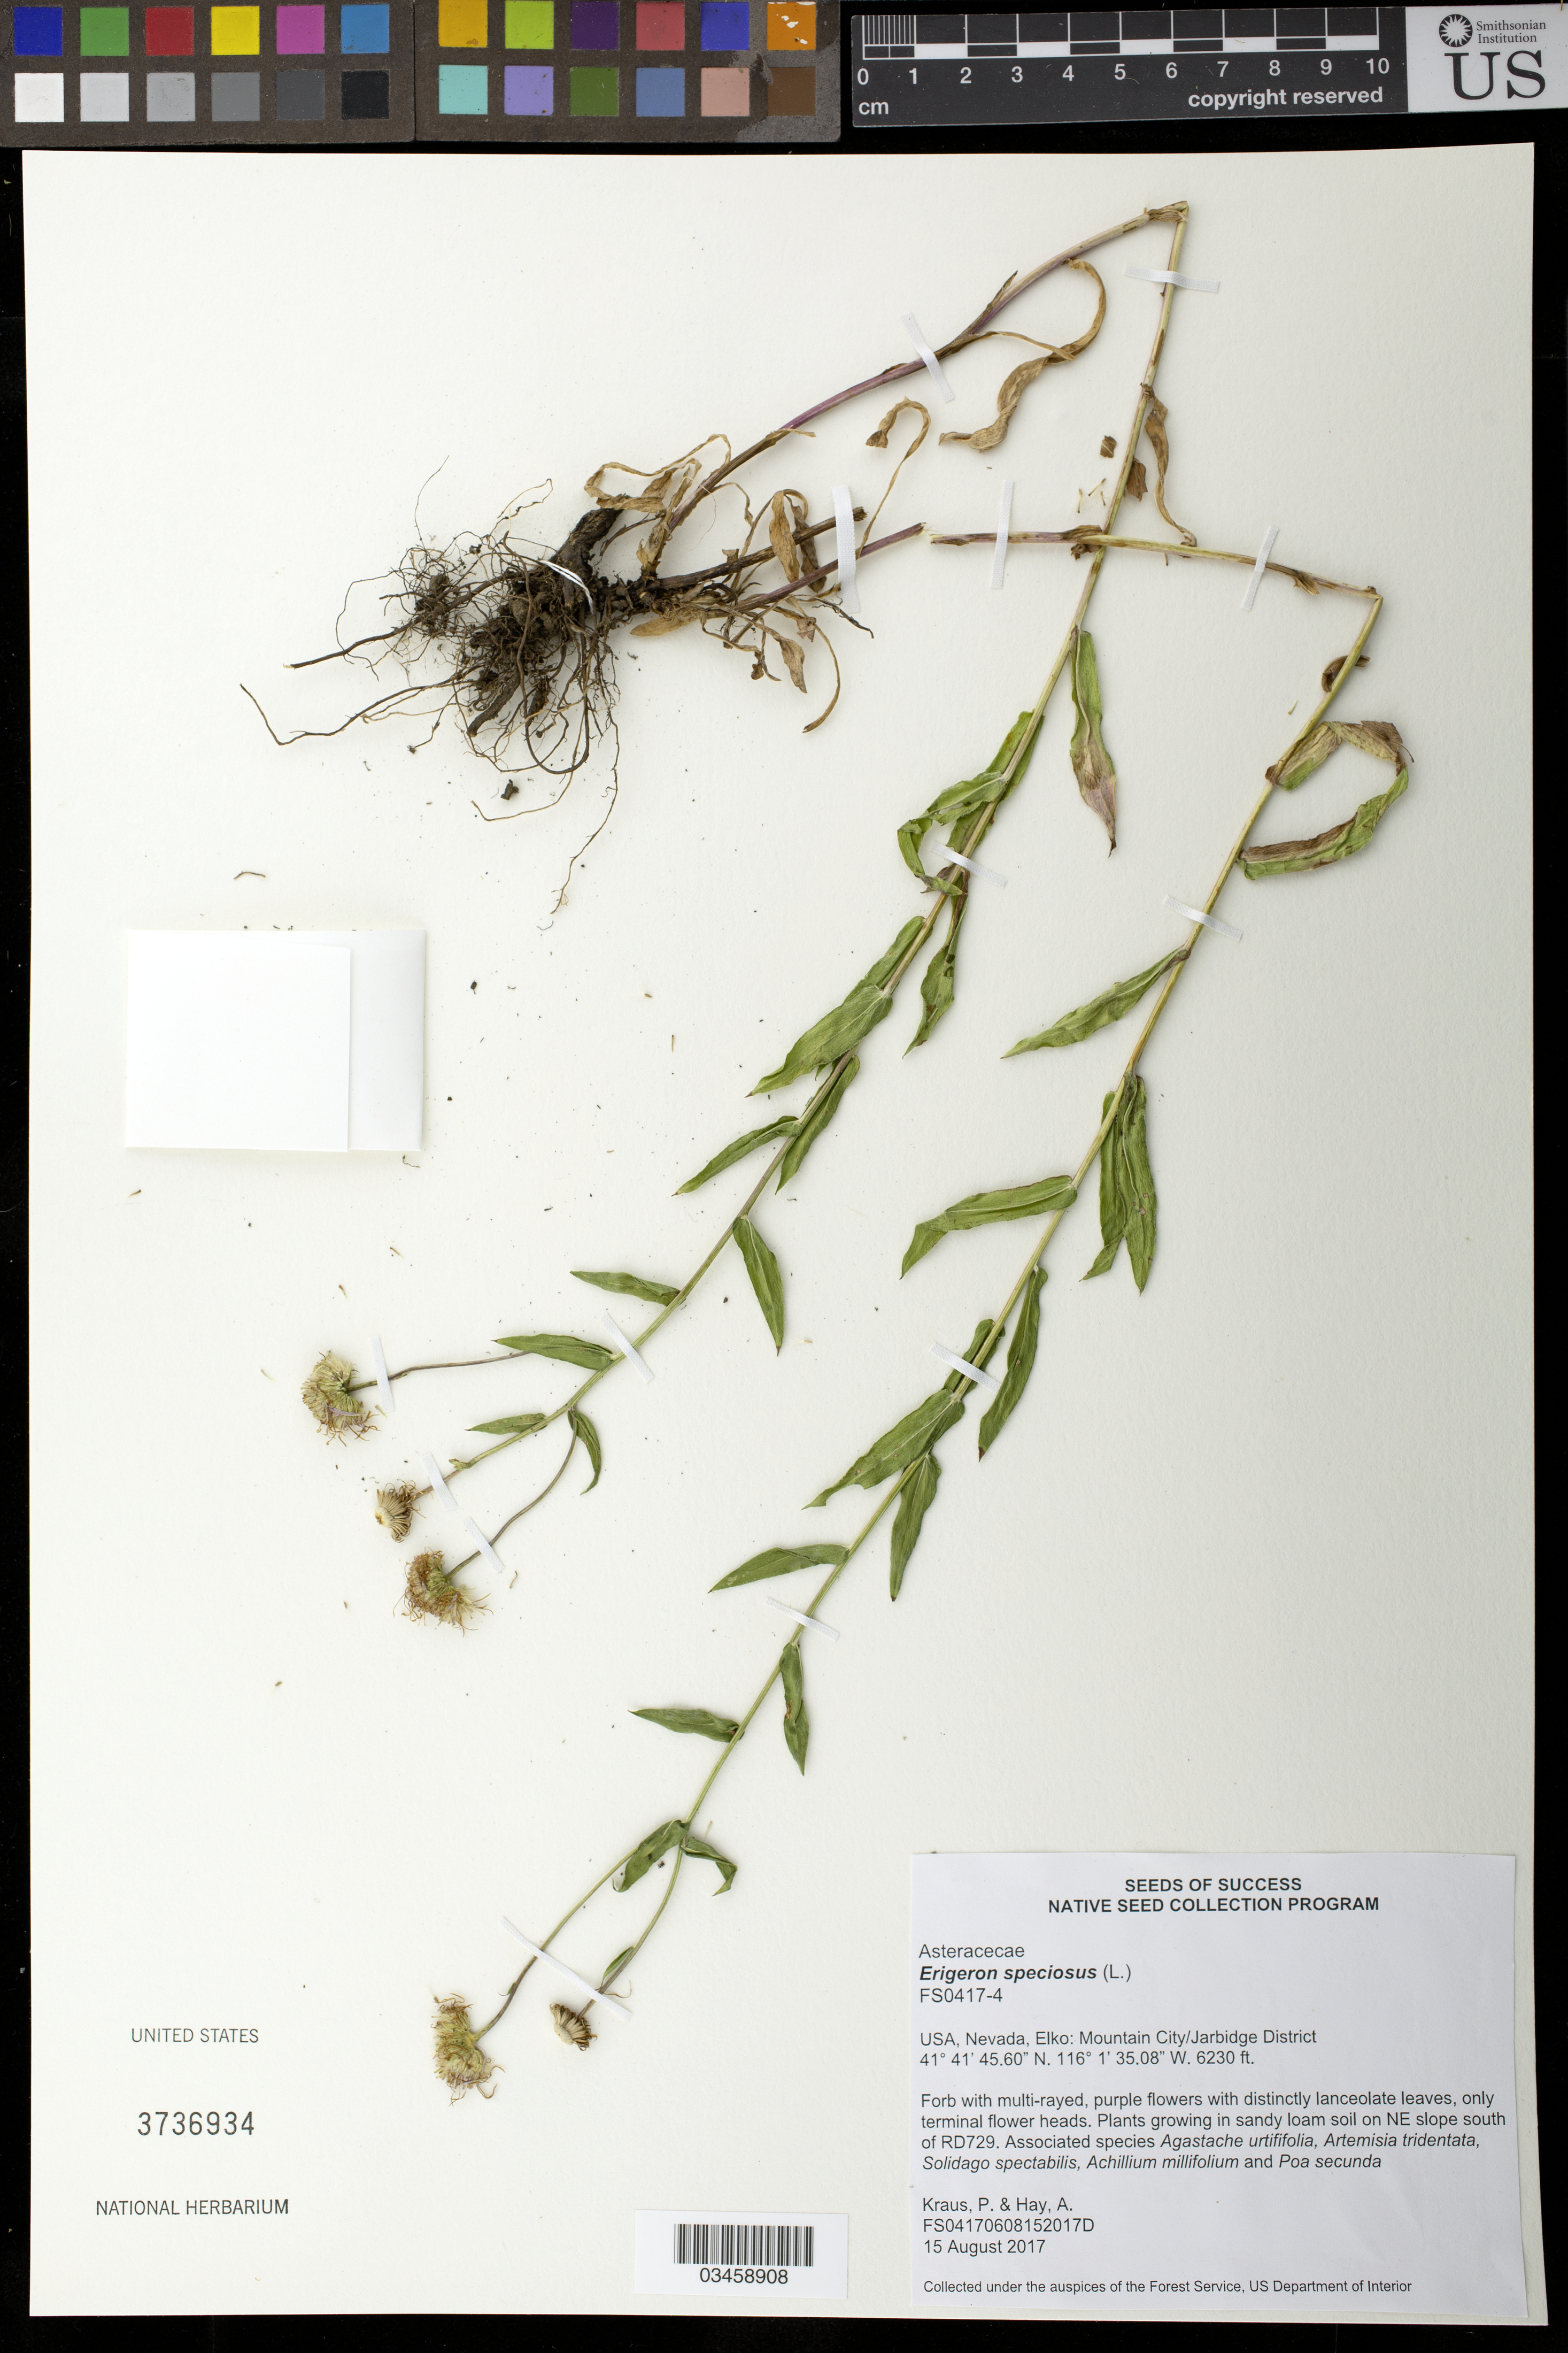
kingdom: Plantae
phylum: Tracheophyta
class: Magnoliopsida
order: Asterales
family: Asteraceae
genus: Erigeron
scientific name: Erigeron speciosus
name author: (Lindl.) DC.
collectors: P. Kraus & A. Hay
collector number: FS0417-4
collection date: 2017-08-15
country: United States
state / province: Nevada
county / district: Elko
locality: Mountain City/ Jarbidge District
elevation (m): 1899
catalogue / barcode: US 3736934